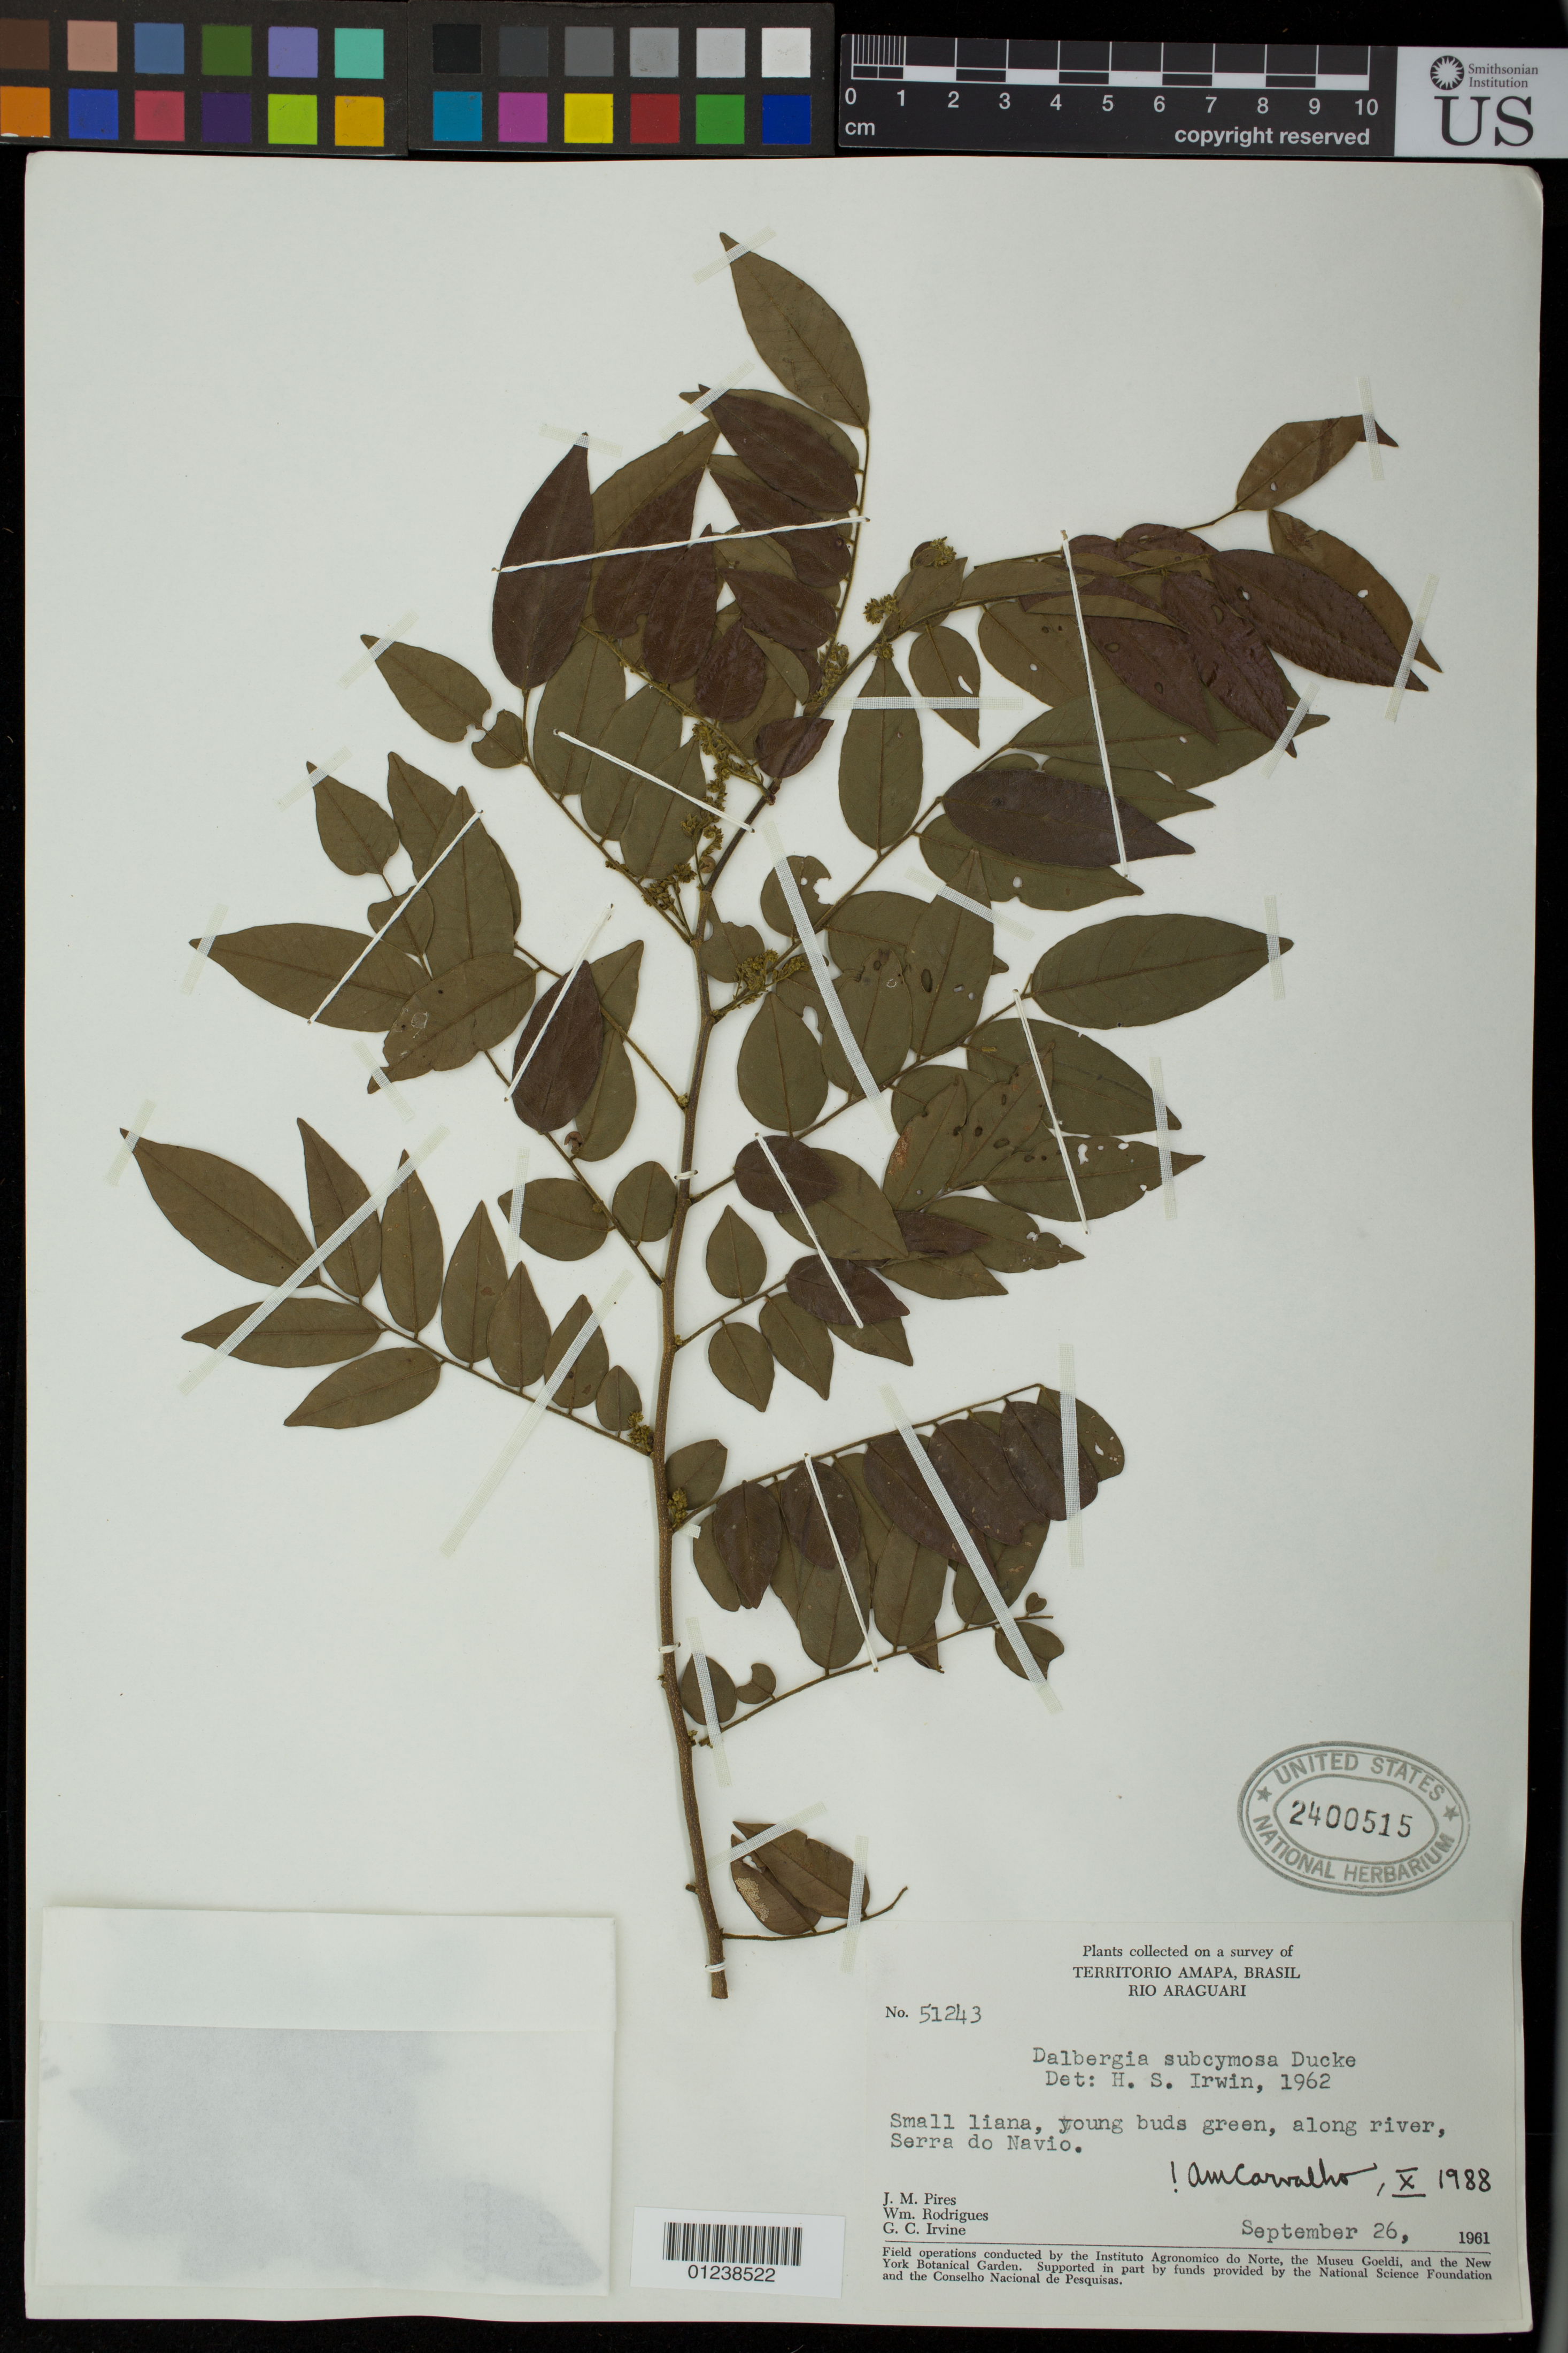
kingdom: Plantae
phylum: Tracheophyta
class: Magnoliopsida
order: Fabales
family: Fabaceae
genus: Dalbergia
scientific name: Dalbergia subcymosa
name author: Ducke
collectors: J. M. Pires, W. A. Rodrigues & G. Irvine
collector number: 51243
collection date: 1961-09-26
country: Brazil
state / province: Amapa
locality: Rio Araguari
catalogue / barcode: US 2400515